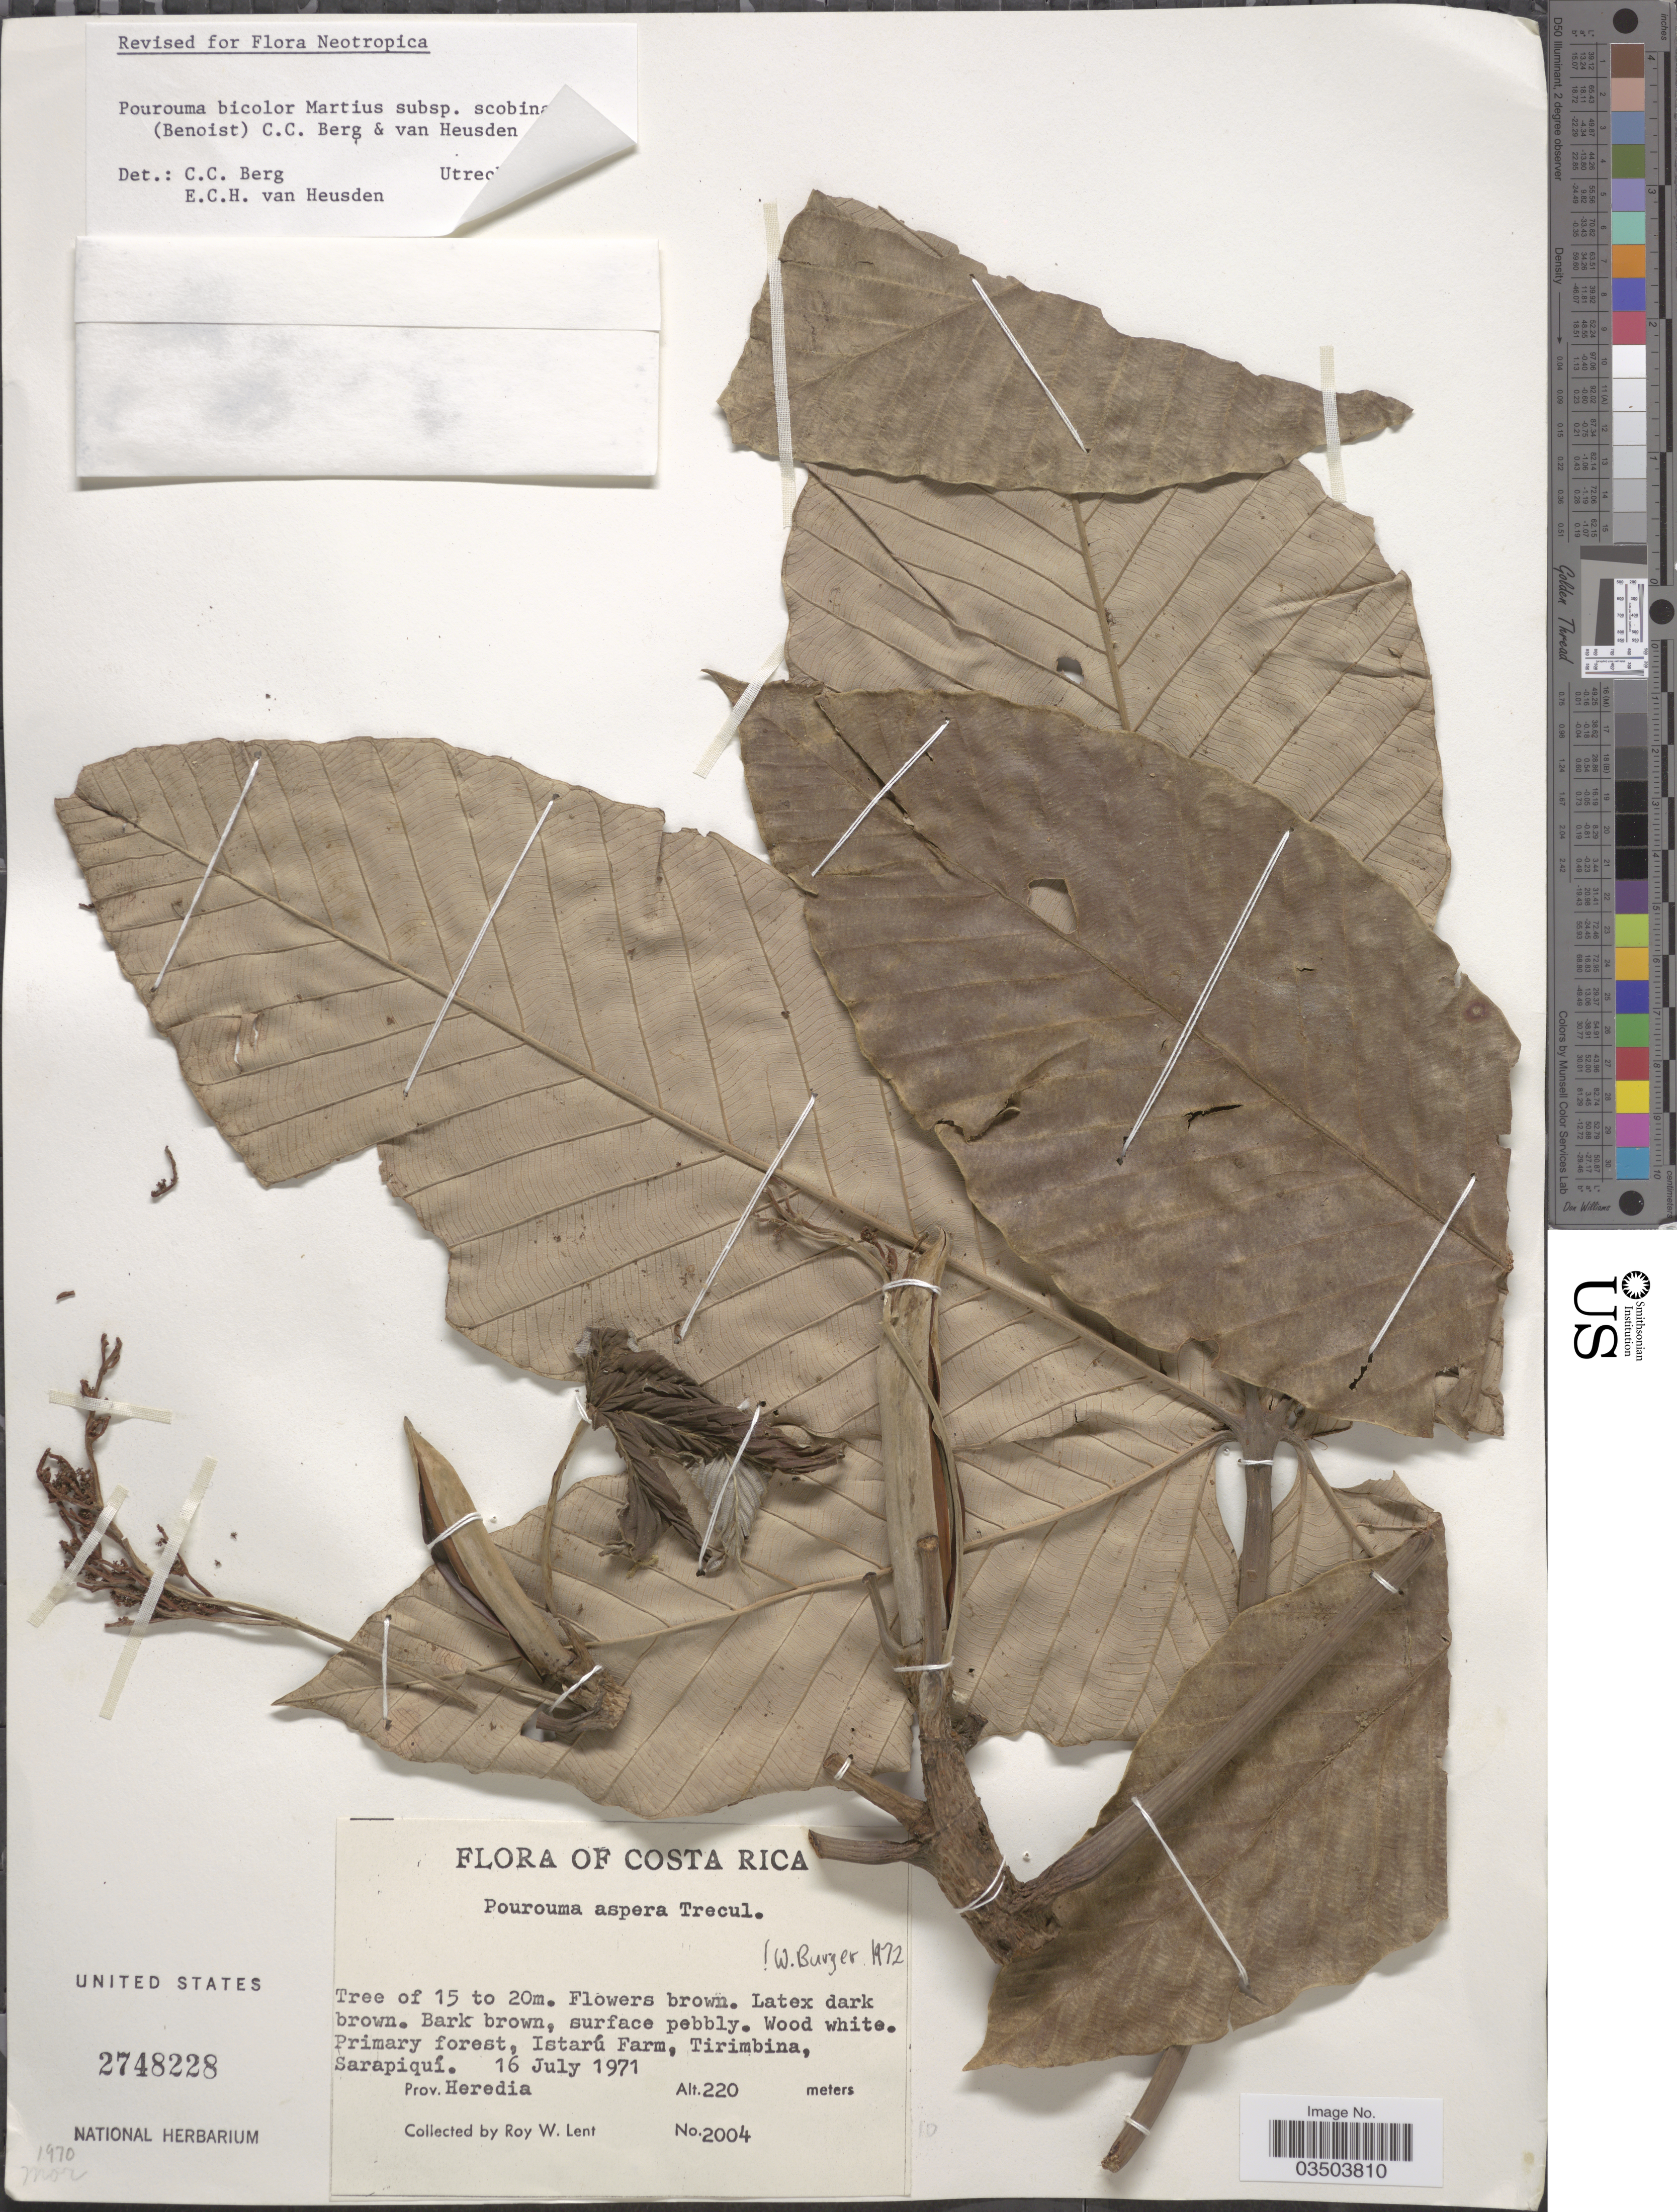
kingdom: Plantae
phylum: Tracheophyta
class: Magnoliopsida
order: Rosales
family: Urticaceae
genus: Pourouma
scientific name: Pourouma bicolor subsp. scobina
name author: (Benoist) C.C. Berg & Heusden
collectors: R. W. Lent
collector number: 2004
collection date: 1971-07-16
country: Costa Rica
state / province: Heredia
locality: Primary forest, Istarú Farm, Tirimbina, Sarapiquí.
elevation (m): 220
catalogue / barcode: US 2748228